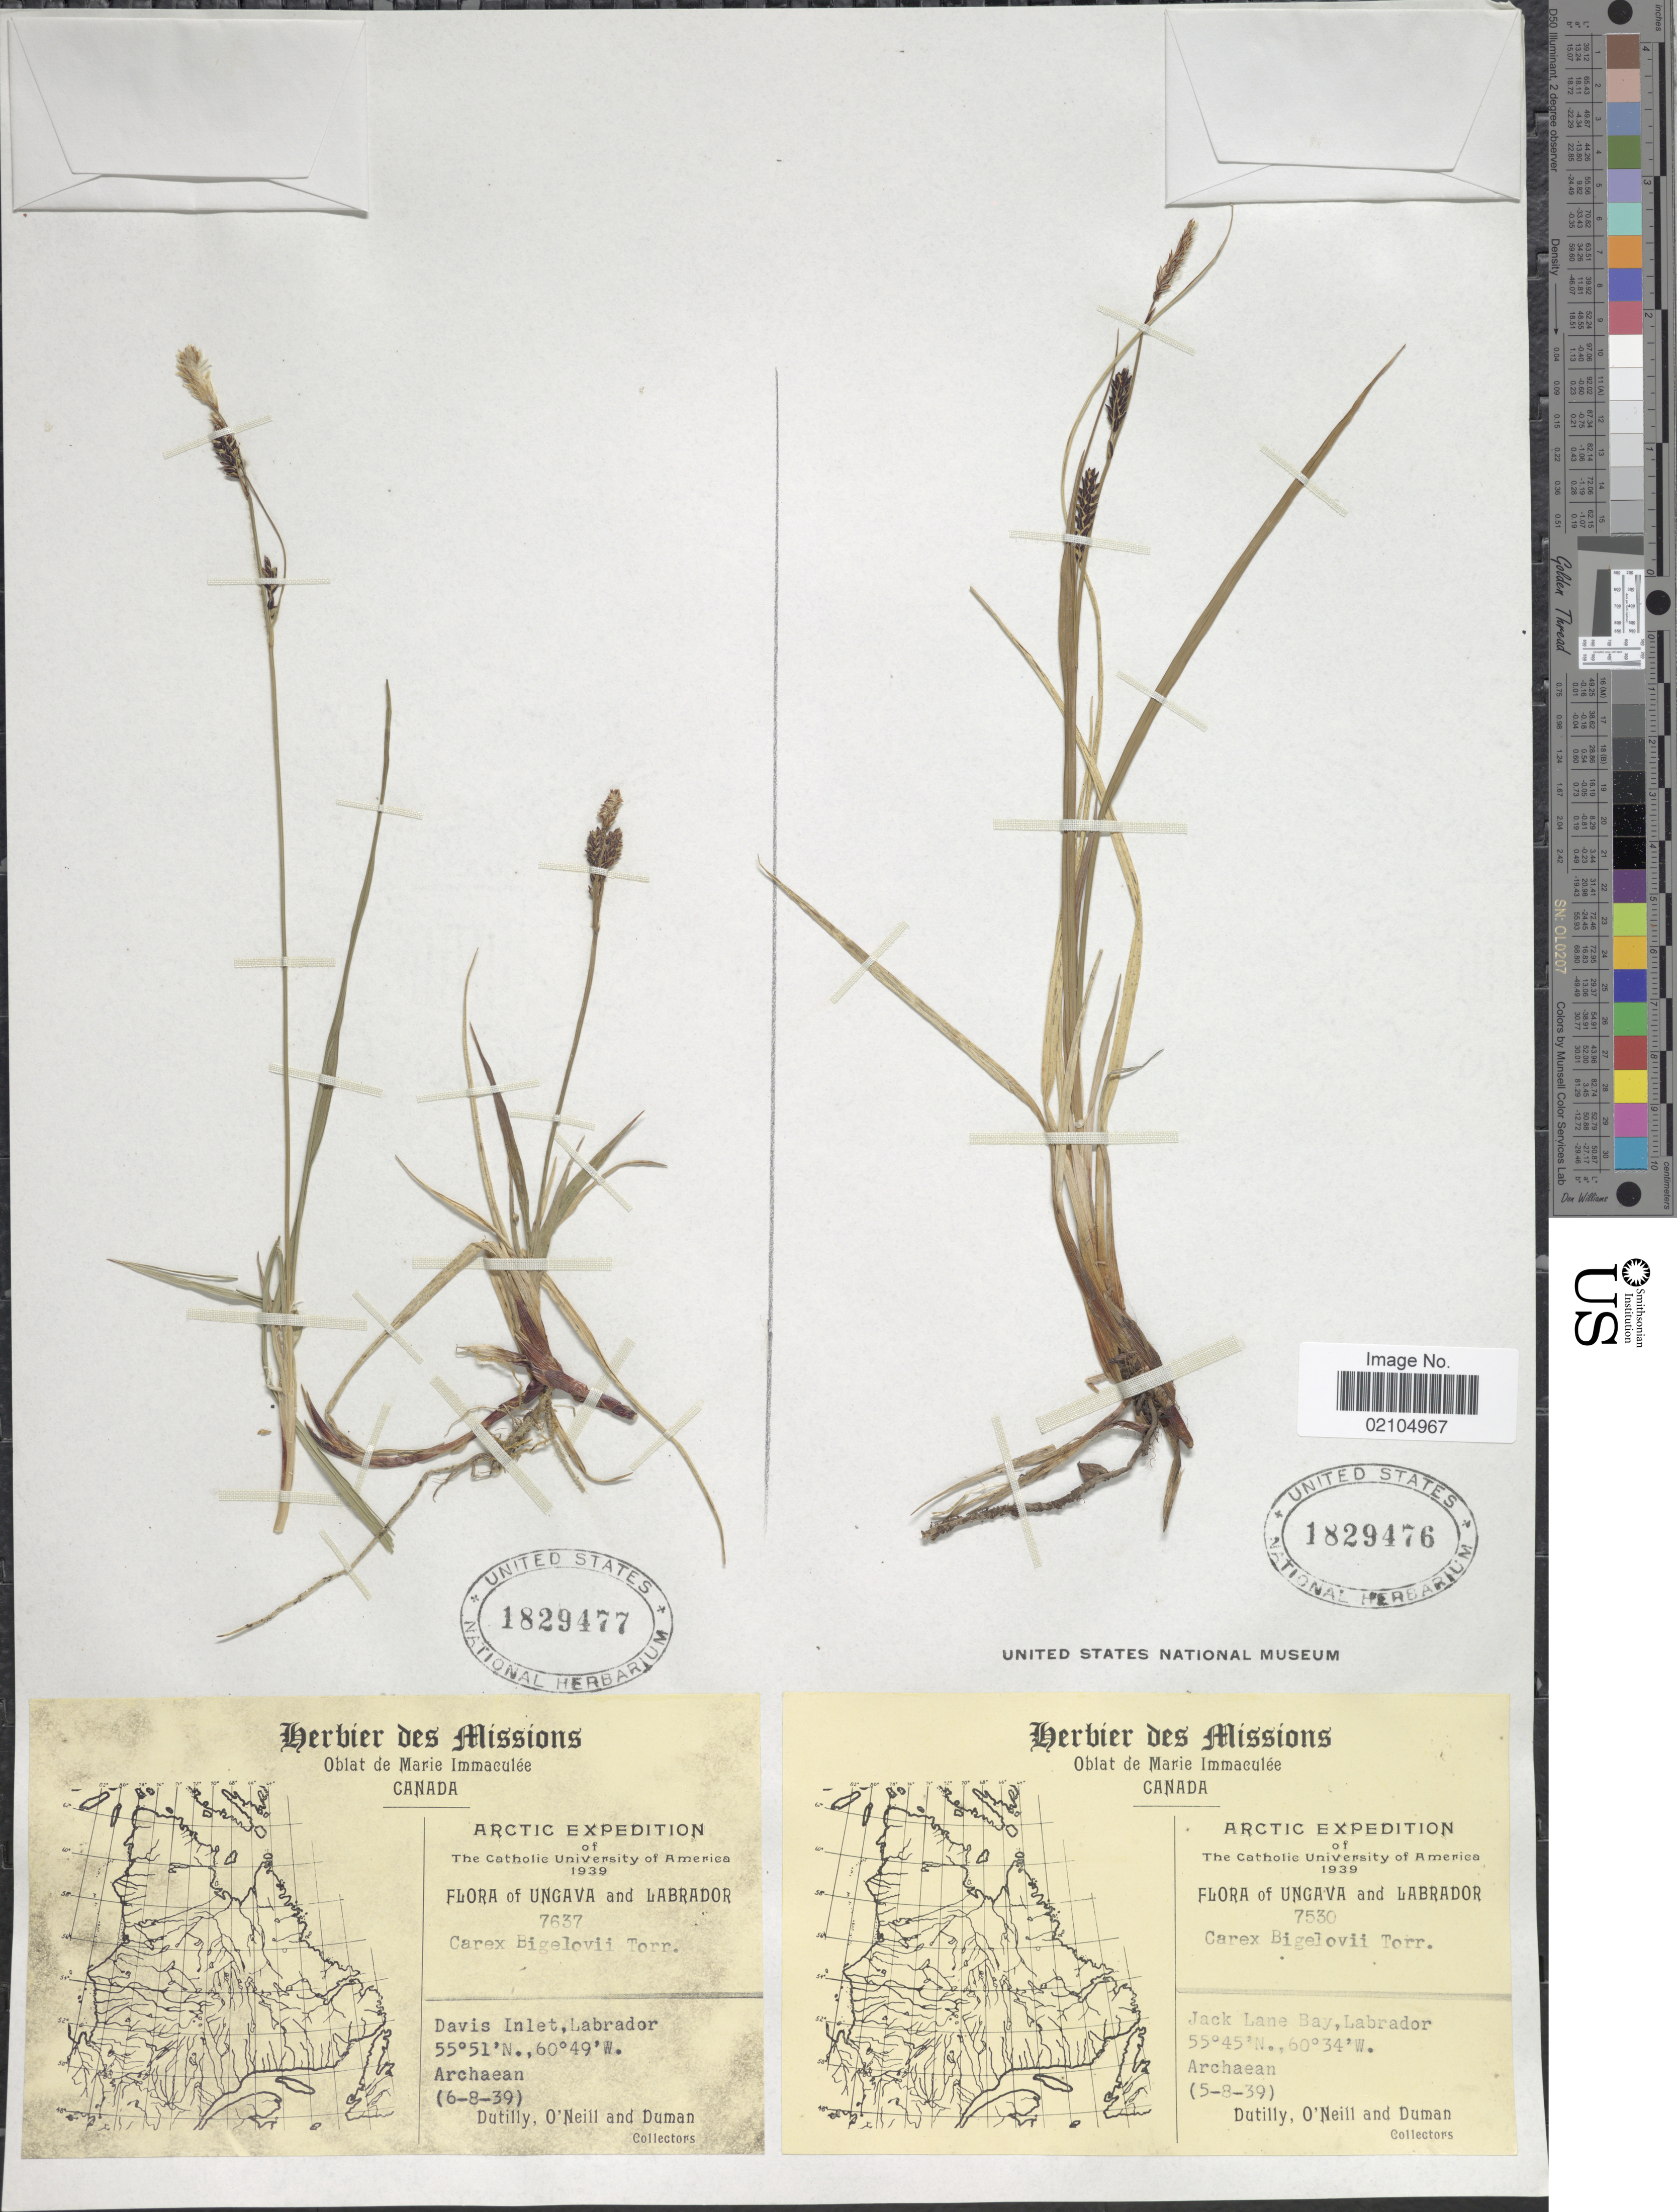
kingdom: Plantae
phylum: Tracheophyta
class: Liliopsida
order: Poales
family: Cyperaceae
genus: Carex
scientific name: Carex bigelowii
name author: Torr. ex Schwein.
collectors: -. Dutilly, O' Neill & -. Duman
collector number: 7530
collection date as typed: Transcribed d/m/y: 5/8/39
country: Canada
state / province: Newfoundland and Labrador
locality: Arctic. Ungava and Labrador. Jack Lane Bay, Labrador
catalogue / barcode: US 1829476-2